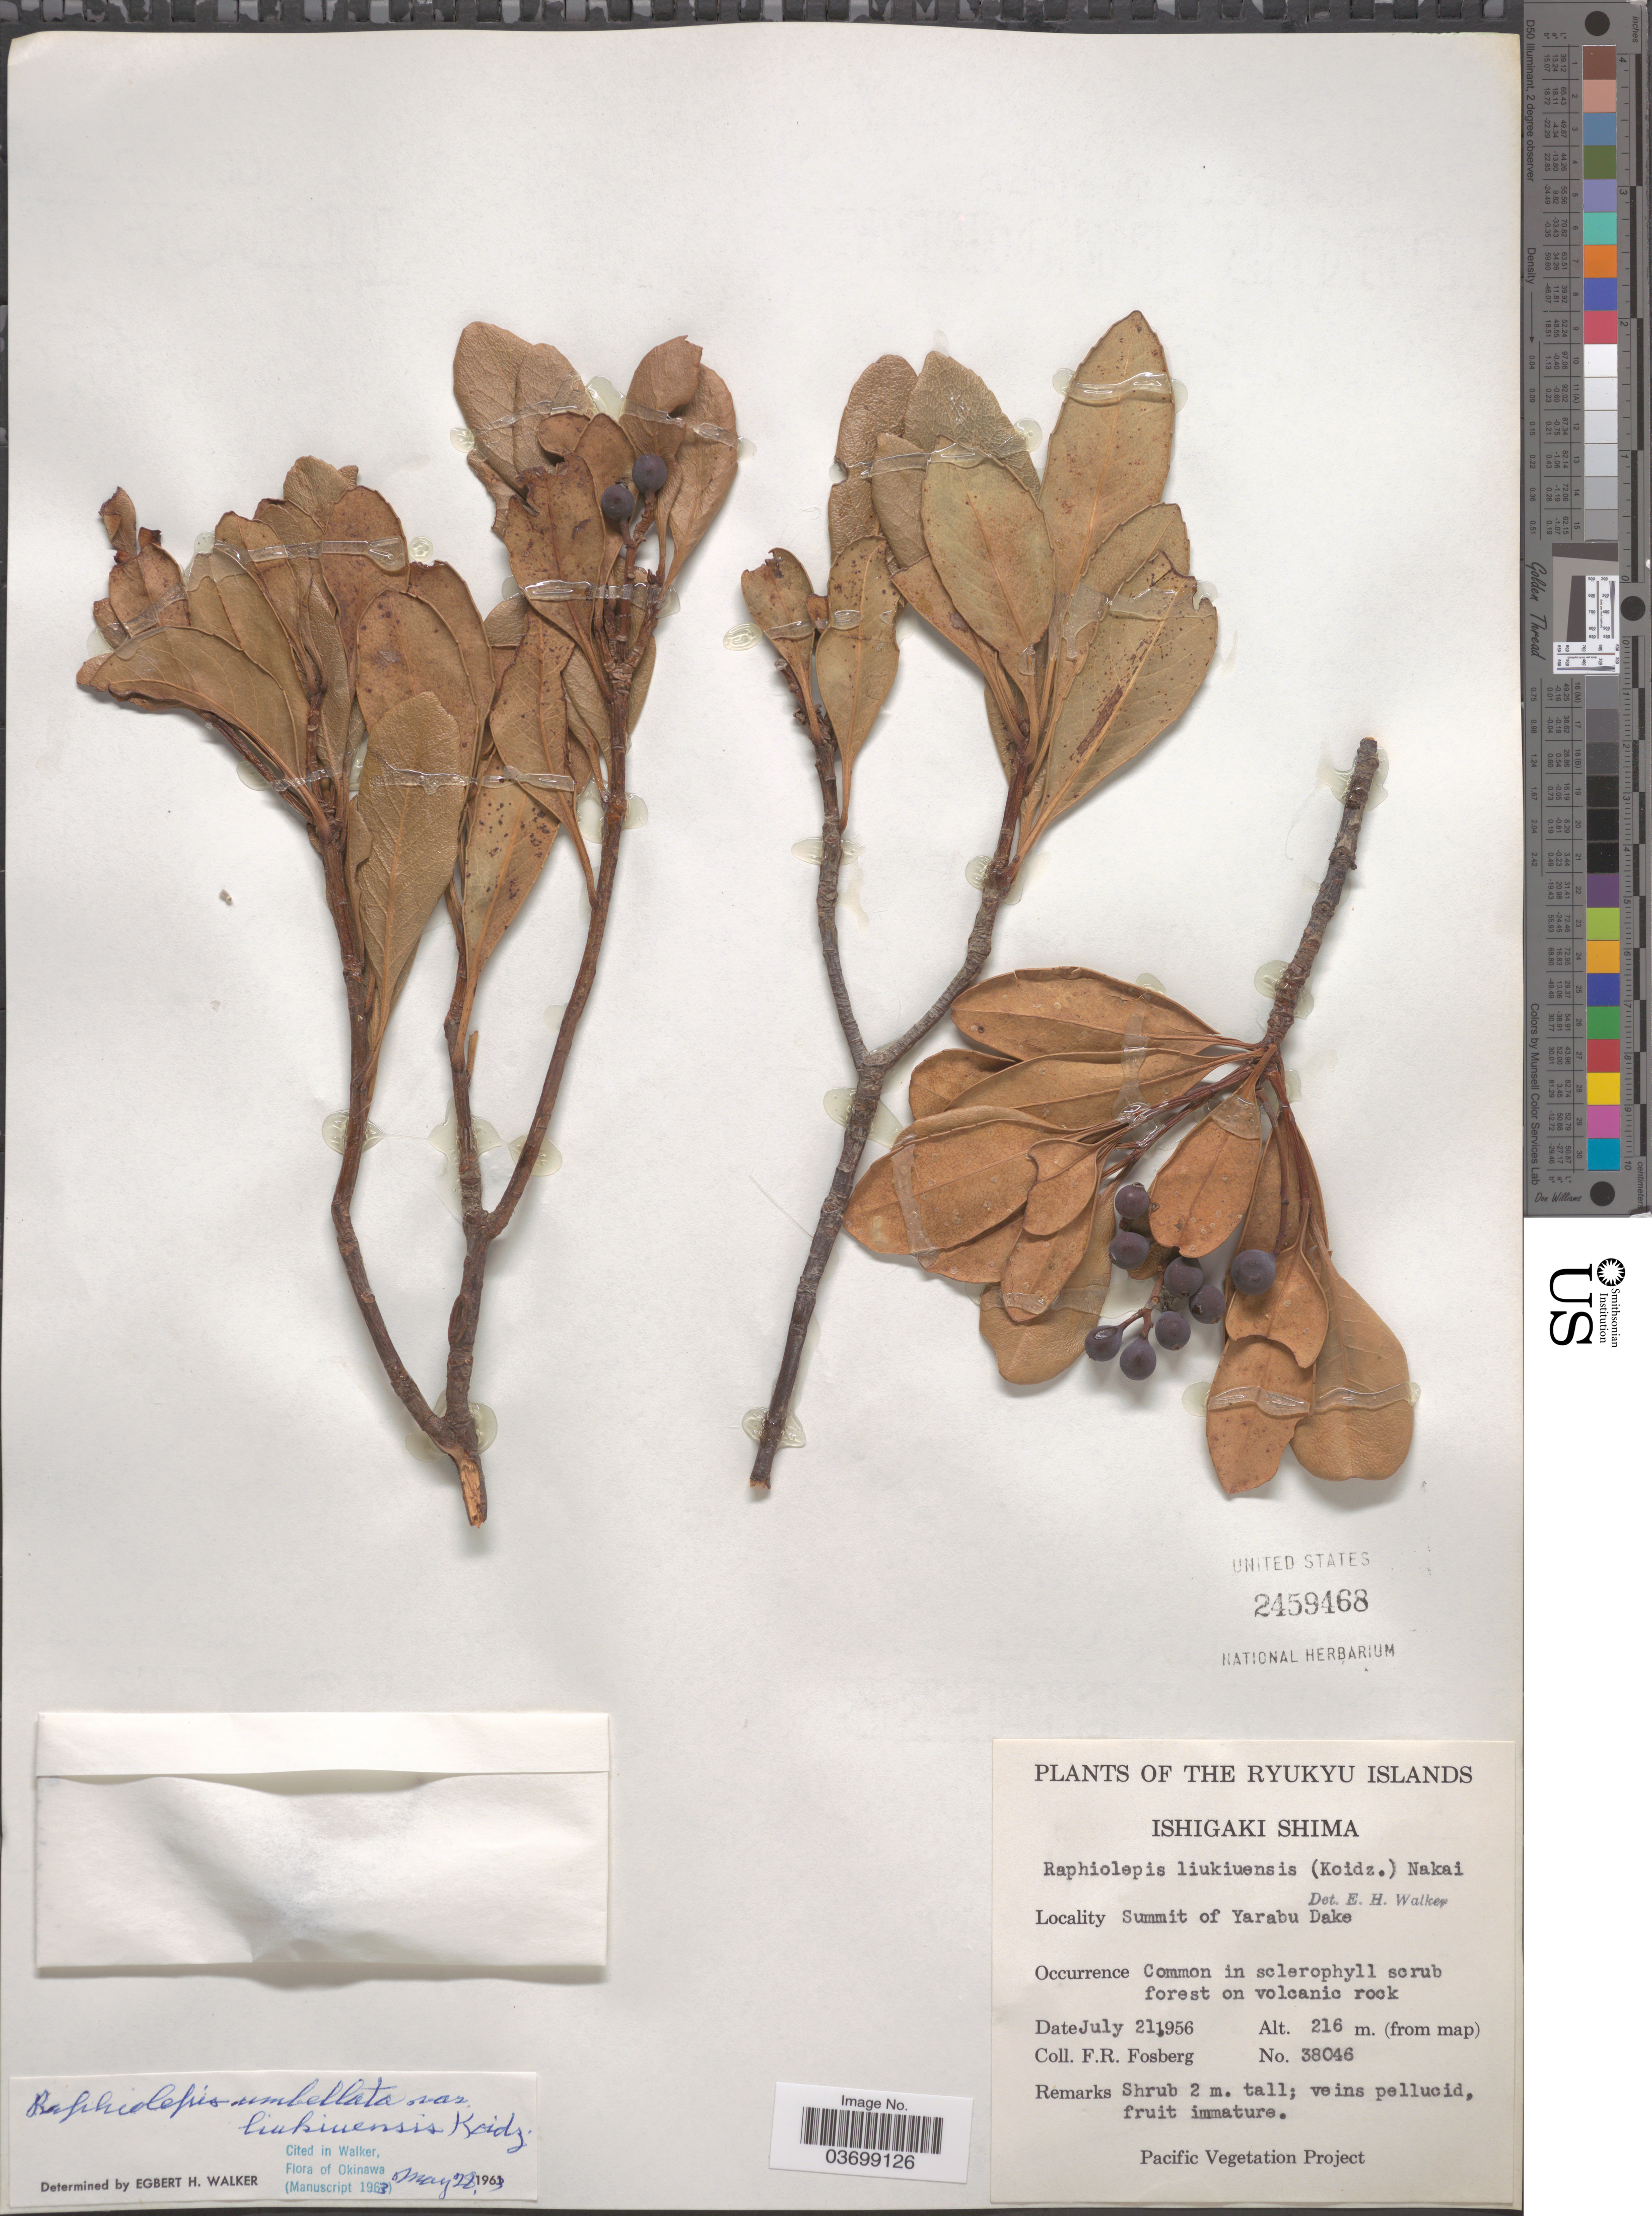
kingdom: Plantae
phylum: Tracheophyta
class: Magnoliopsida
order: Rosales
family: Rosaceae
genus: Rhaphiolepis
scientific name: Rhaphiolepis umbellata var. liukiuensis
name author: Koidz.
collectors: F. R. Fosberg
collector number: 38046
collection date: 1956-07-21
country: Japan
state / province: Okinawa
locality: The Ryukyu Islands. Ishigaki Shima. Summit of Yarabu Dake.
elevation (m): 216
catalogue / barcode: US 2459468